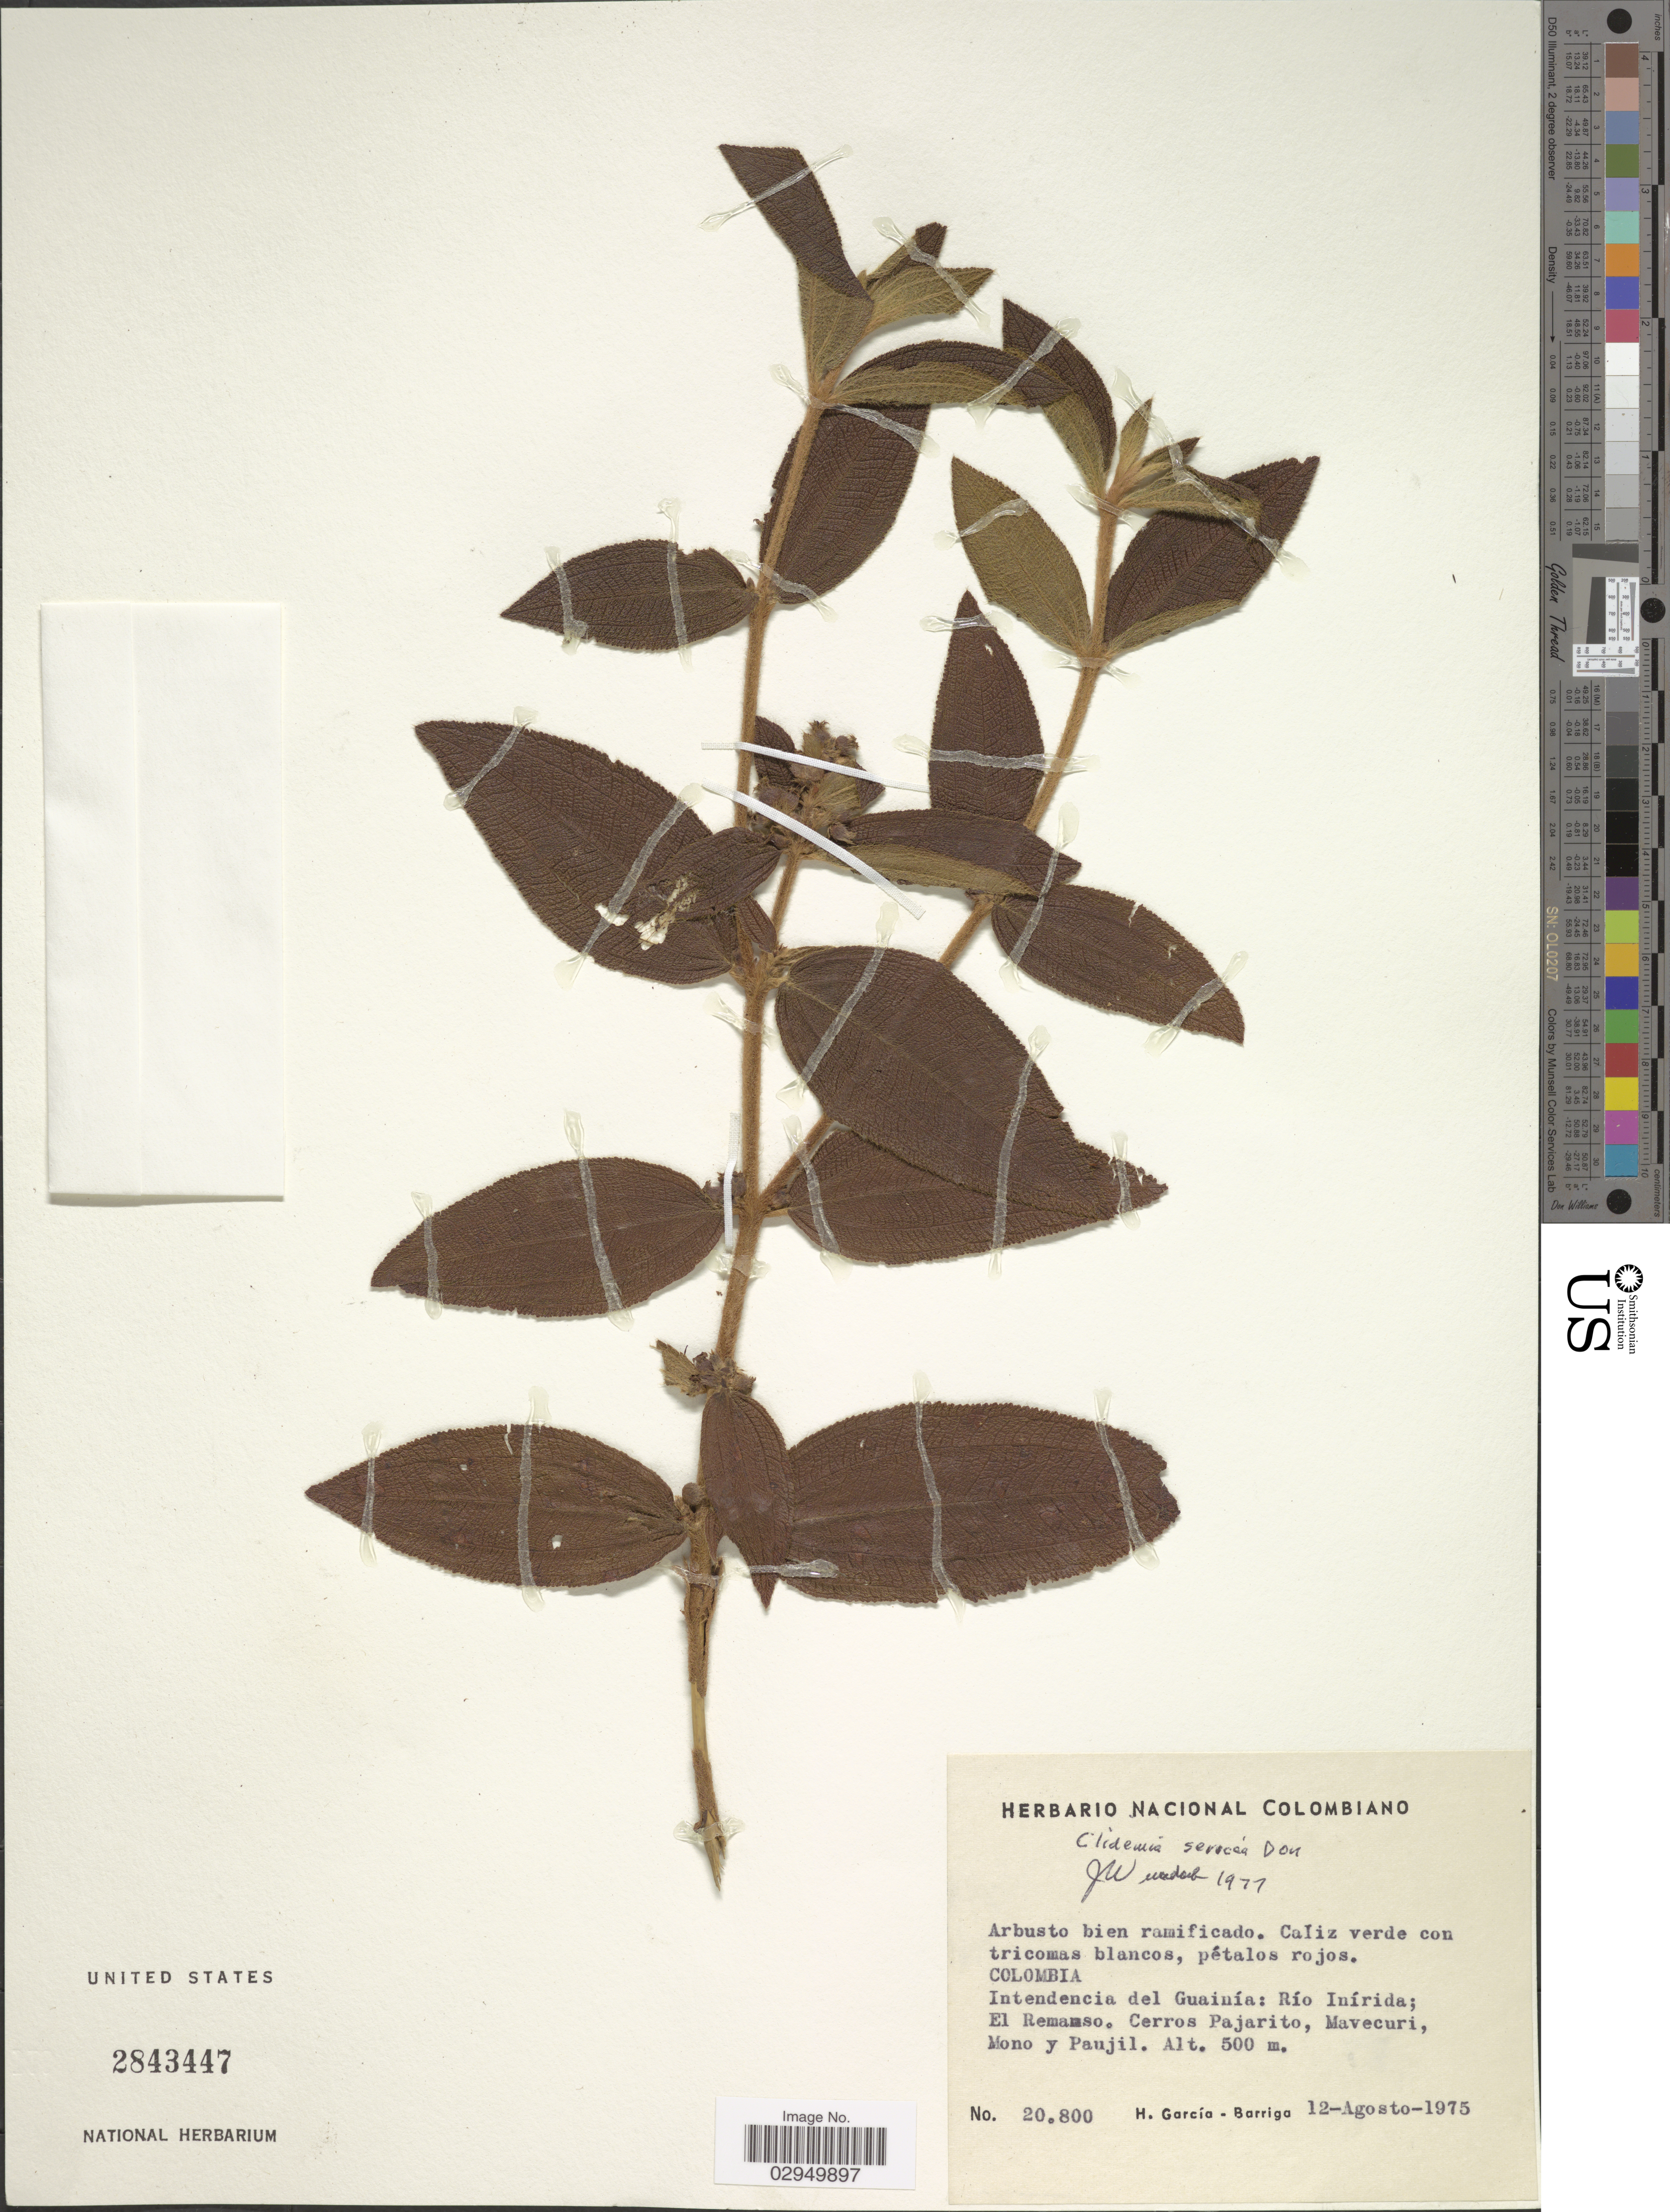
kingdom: Plantae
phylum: Tracheophyta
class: Magnoliopsida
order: Myrtales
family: Melastomataceae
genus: Clidemia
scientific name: Clidemia sericea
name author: D. Don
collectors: H. García Barriga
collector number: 20800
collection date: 1975-08-12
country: Colombia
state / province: Guainía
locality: Intendencia del Guainía: Río Inírida; El Remanso. Cerros Pajarito, Mavecuri, Mono y Paujil.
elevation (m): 500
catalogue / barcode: US 2843447